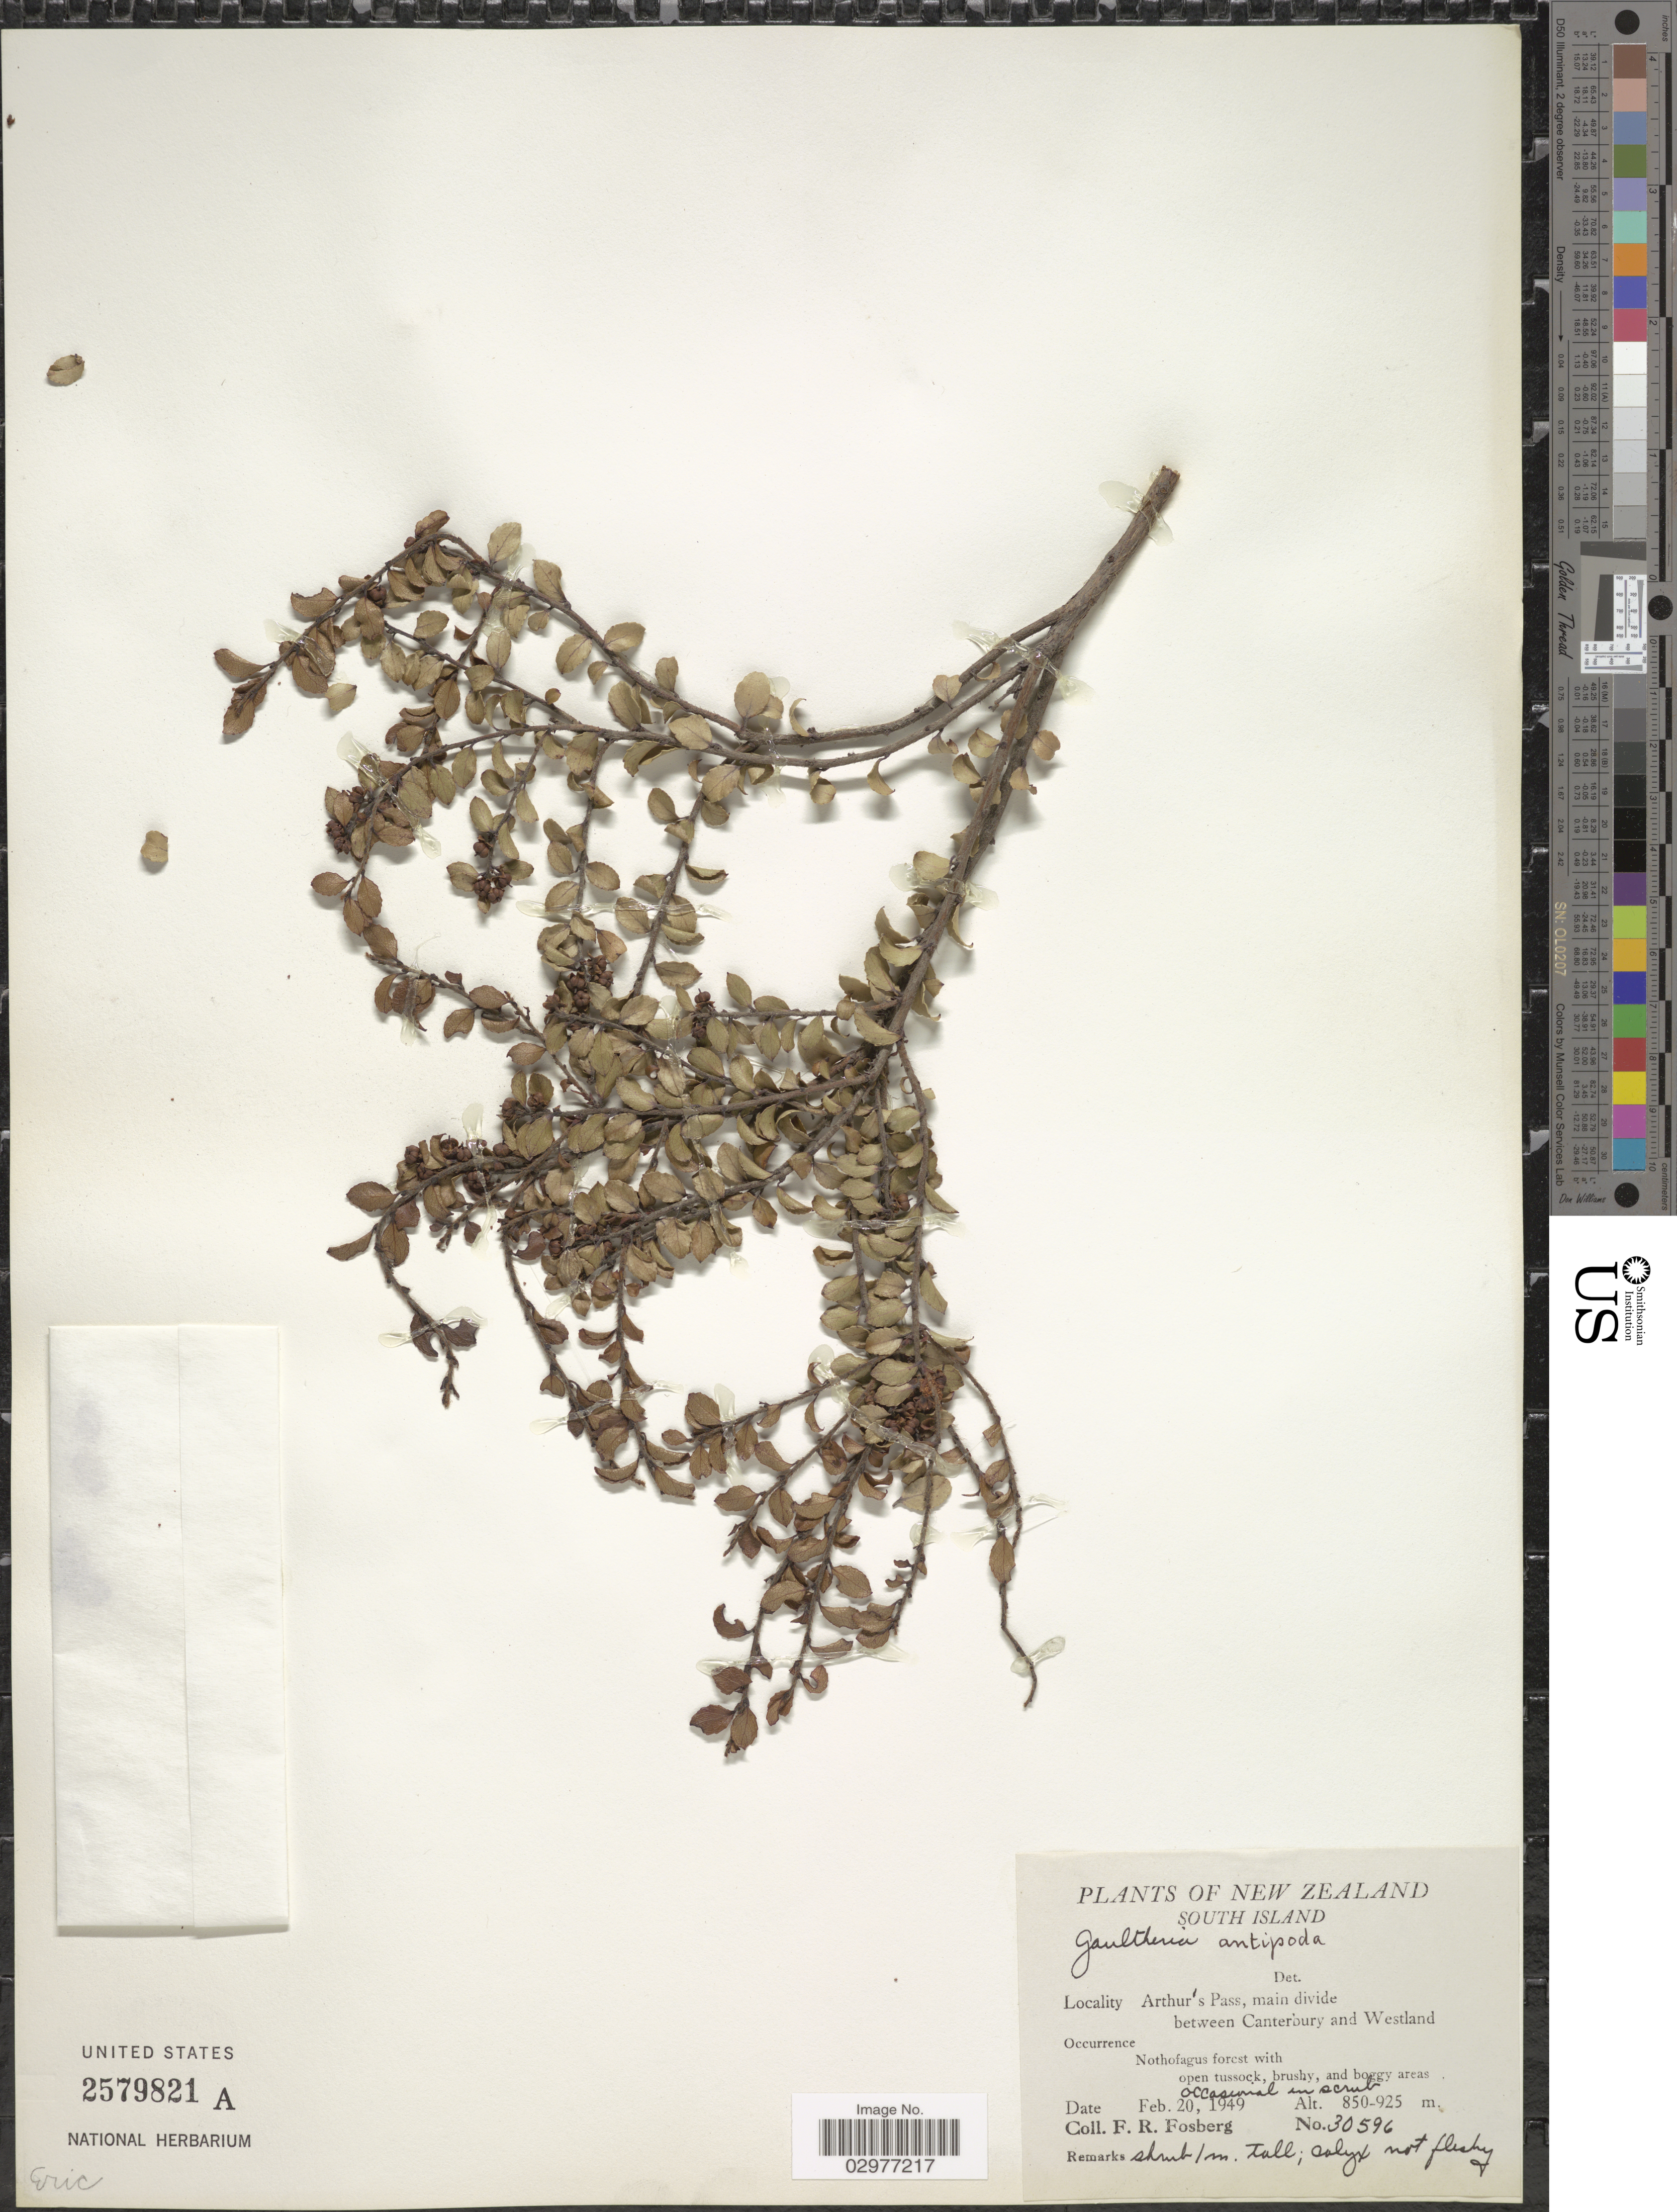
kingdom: Plantae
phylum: Tracheophyta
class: Magnoliopsida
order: Ericales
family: Ericaceae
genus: Gaultheria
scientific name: Gaultheria antipoda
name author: G. Forst.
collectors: F. R. Fosberg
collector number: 30596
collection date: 1949-02-20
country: New Zealand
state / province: Canterbury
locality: South Island. Arthur's Pass, main divide between Canterbury and Westland.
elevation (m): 850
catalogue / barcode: US 2579821A